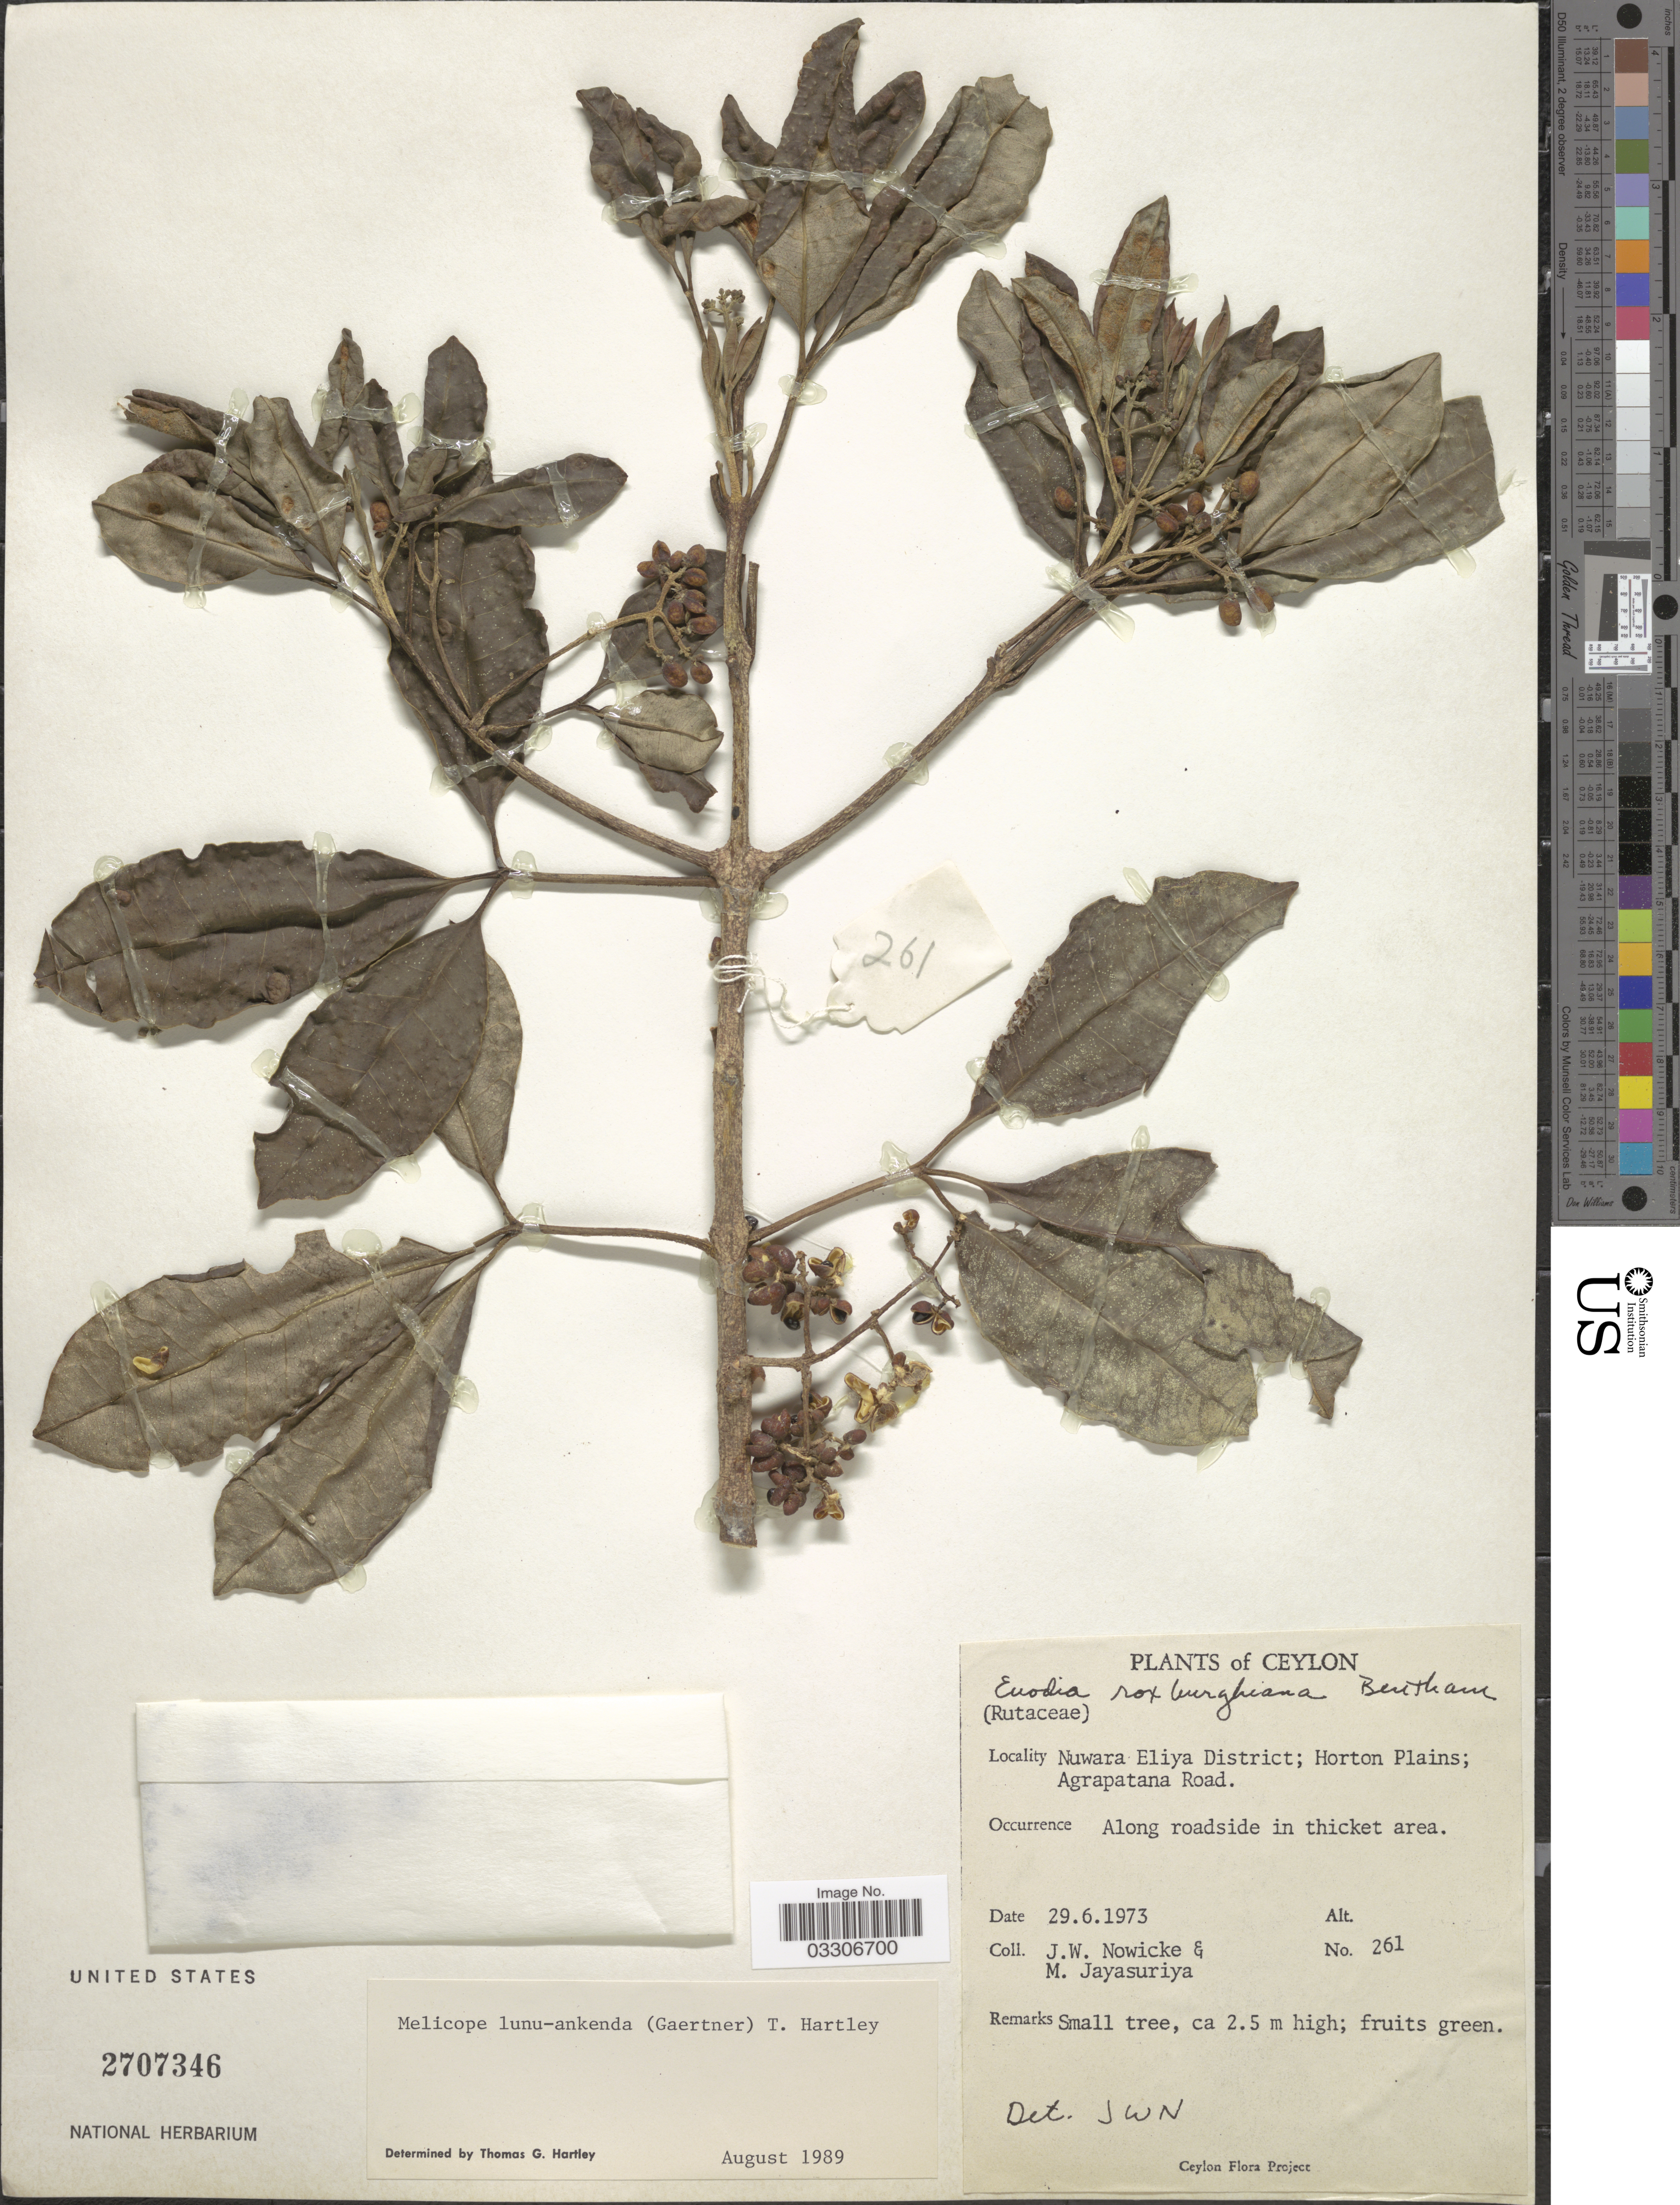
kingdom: Plantae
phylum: Tracheophyta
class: Magnoliopsida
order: Sapindales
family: Rutaceae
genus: Melicope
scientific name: Melicope lunu-ankenda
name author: (Gaertn.) T.G. Hartley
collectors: J. W. Nowicke & M. Jayasuriya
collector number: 261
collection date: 1973-06-29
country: Sri Lanka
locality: Ceylon. Nuwara Eliya District; Horton Plains; Agrapatana Road.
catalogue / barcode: US 2707346